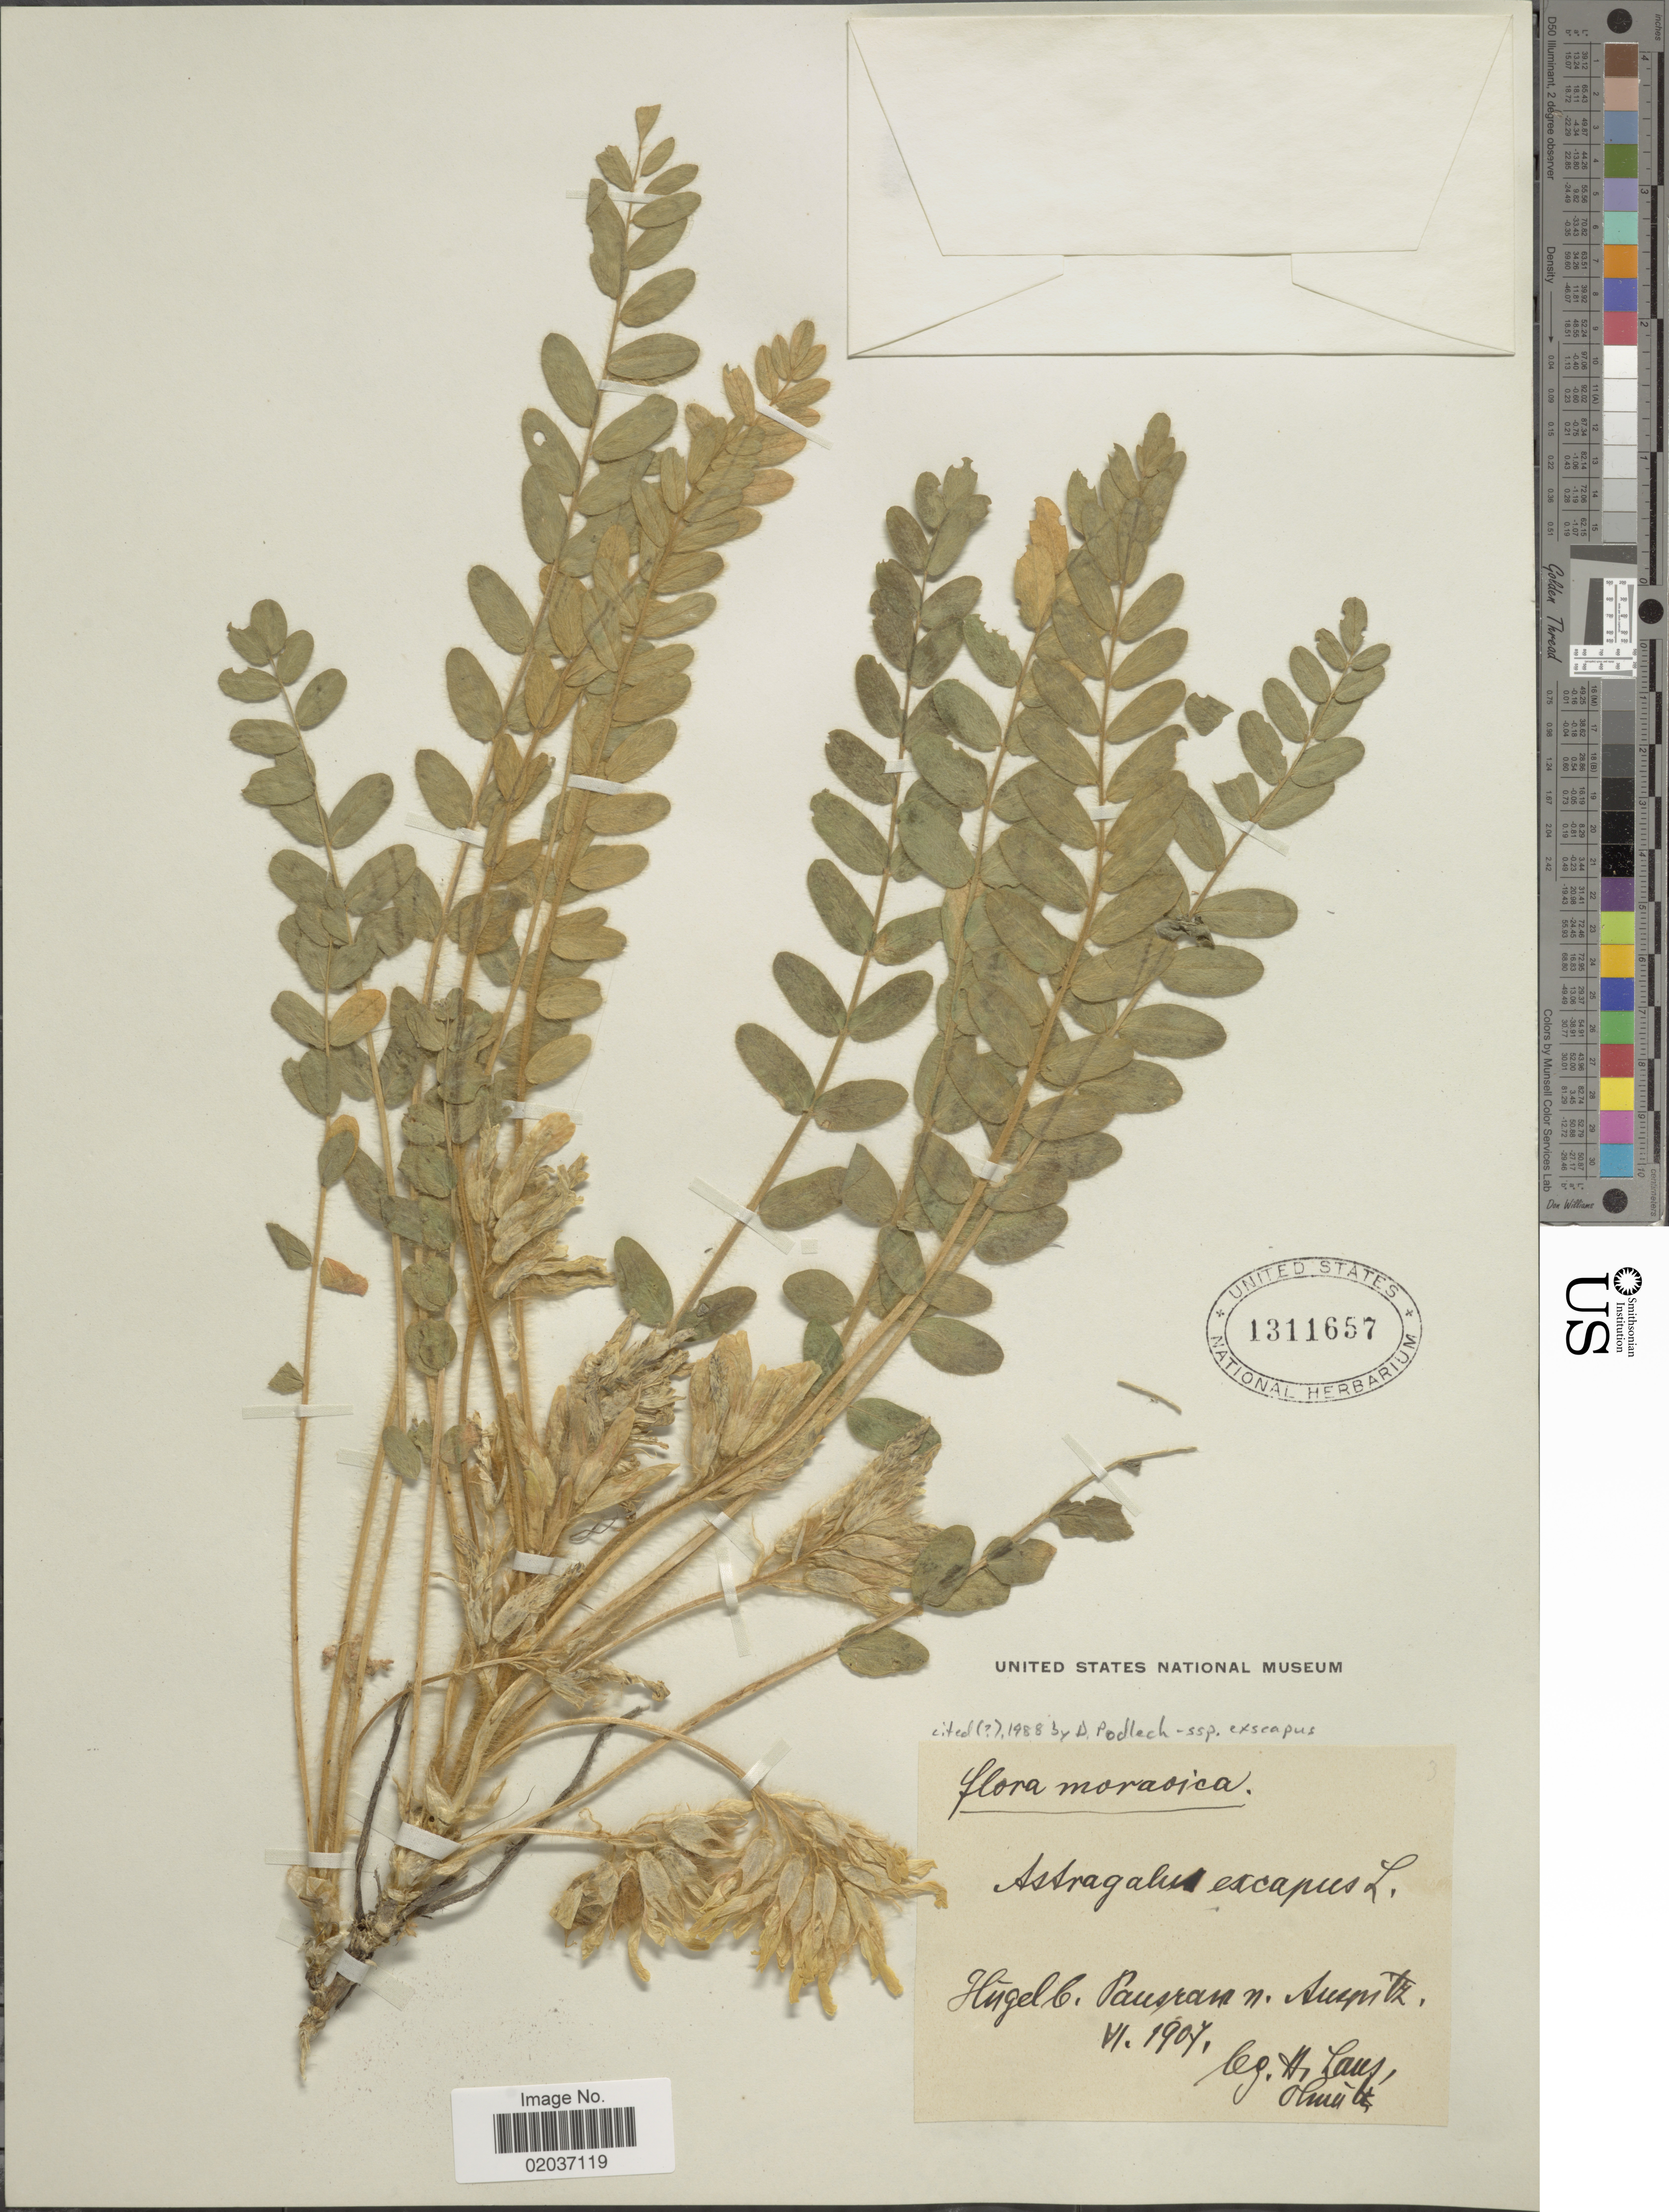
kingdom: Plantae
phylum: Tracheophyta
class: Magnoliopsida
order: Fabales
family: Fabaceae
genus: Astragalus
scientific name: Astragalus exscapus subsp. exscapus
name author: L.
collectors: H. Laus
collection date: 1907-06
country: Czechia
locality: Hugel b. Pausram n Su [illegible text] tz.Morasica.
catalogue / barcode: US 1311657